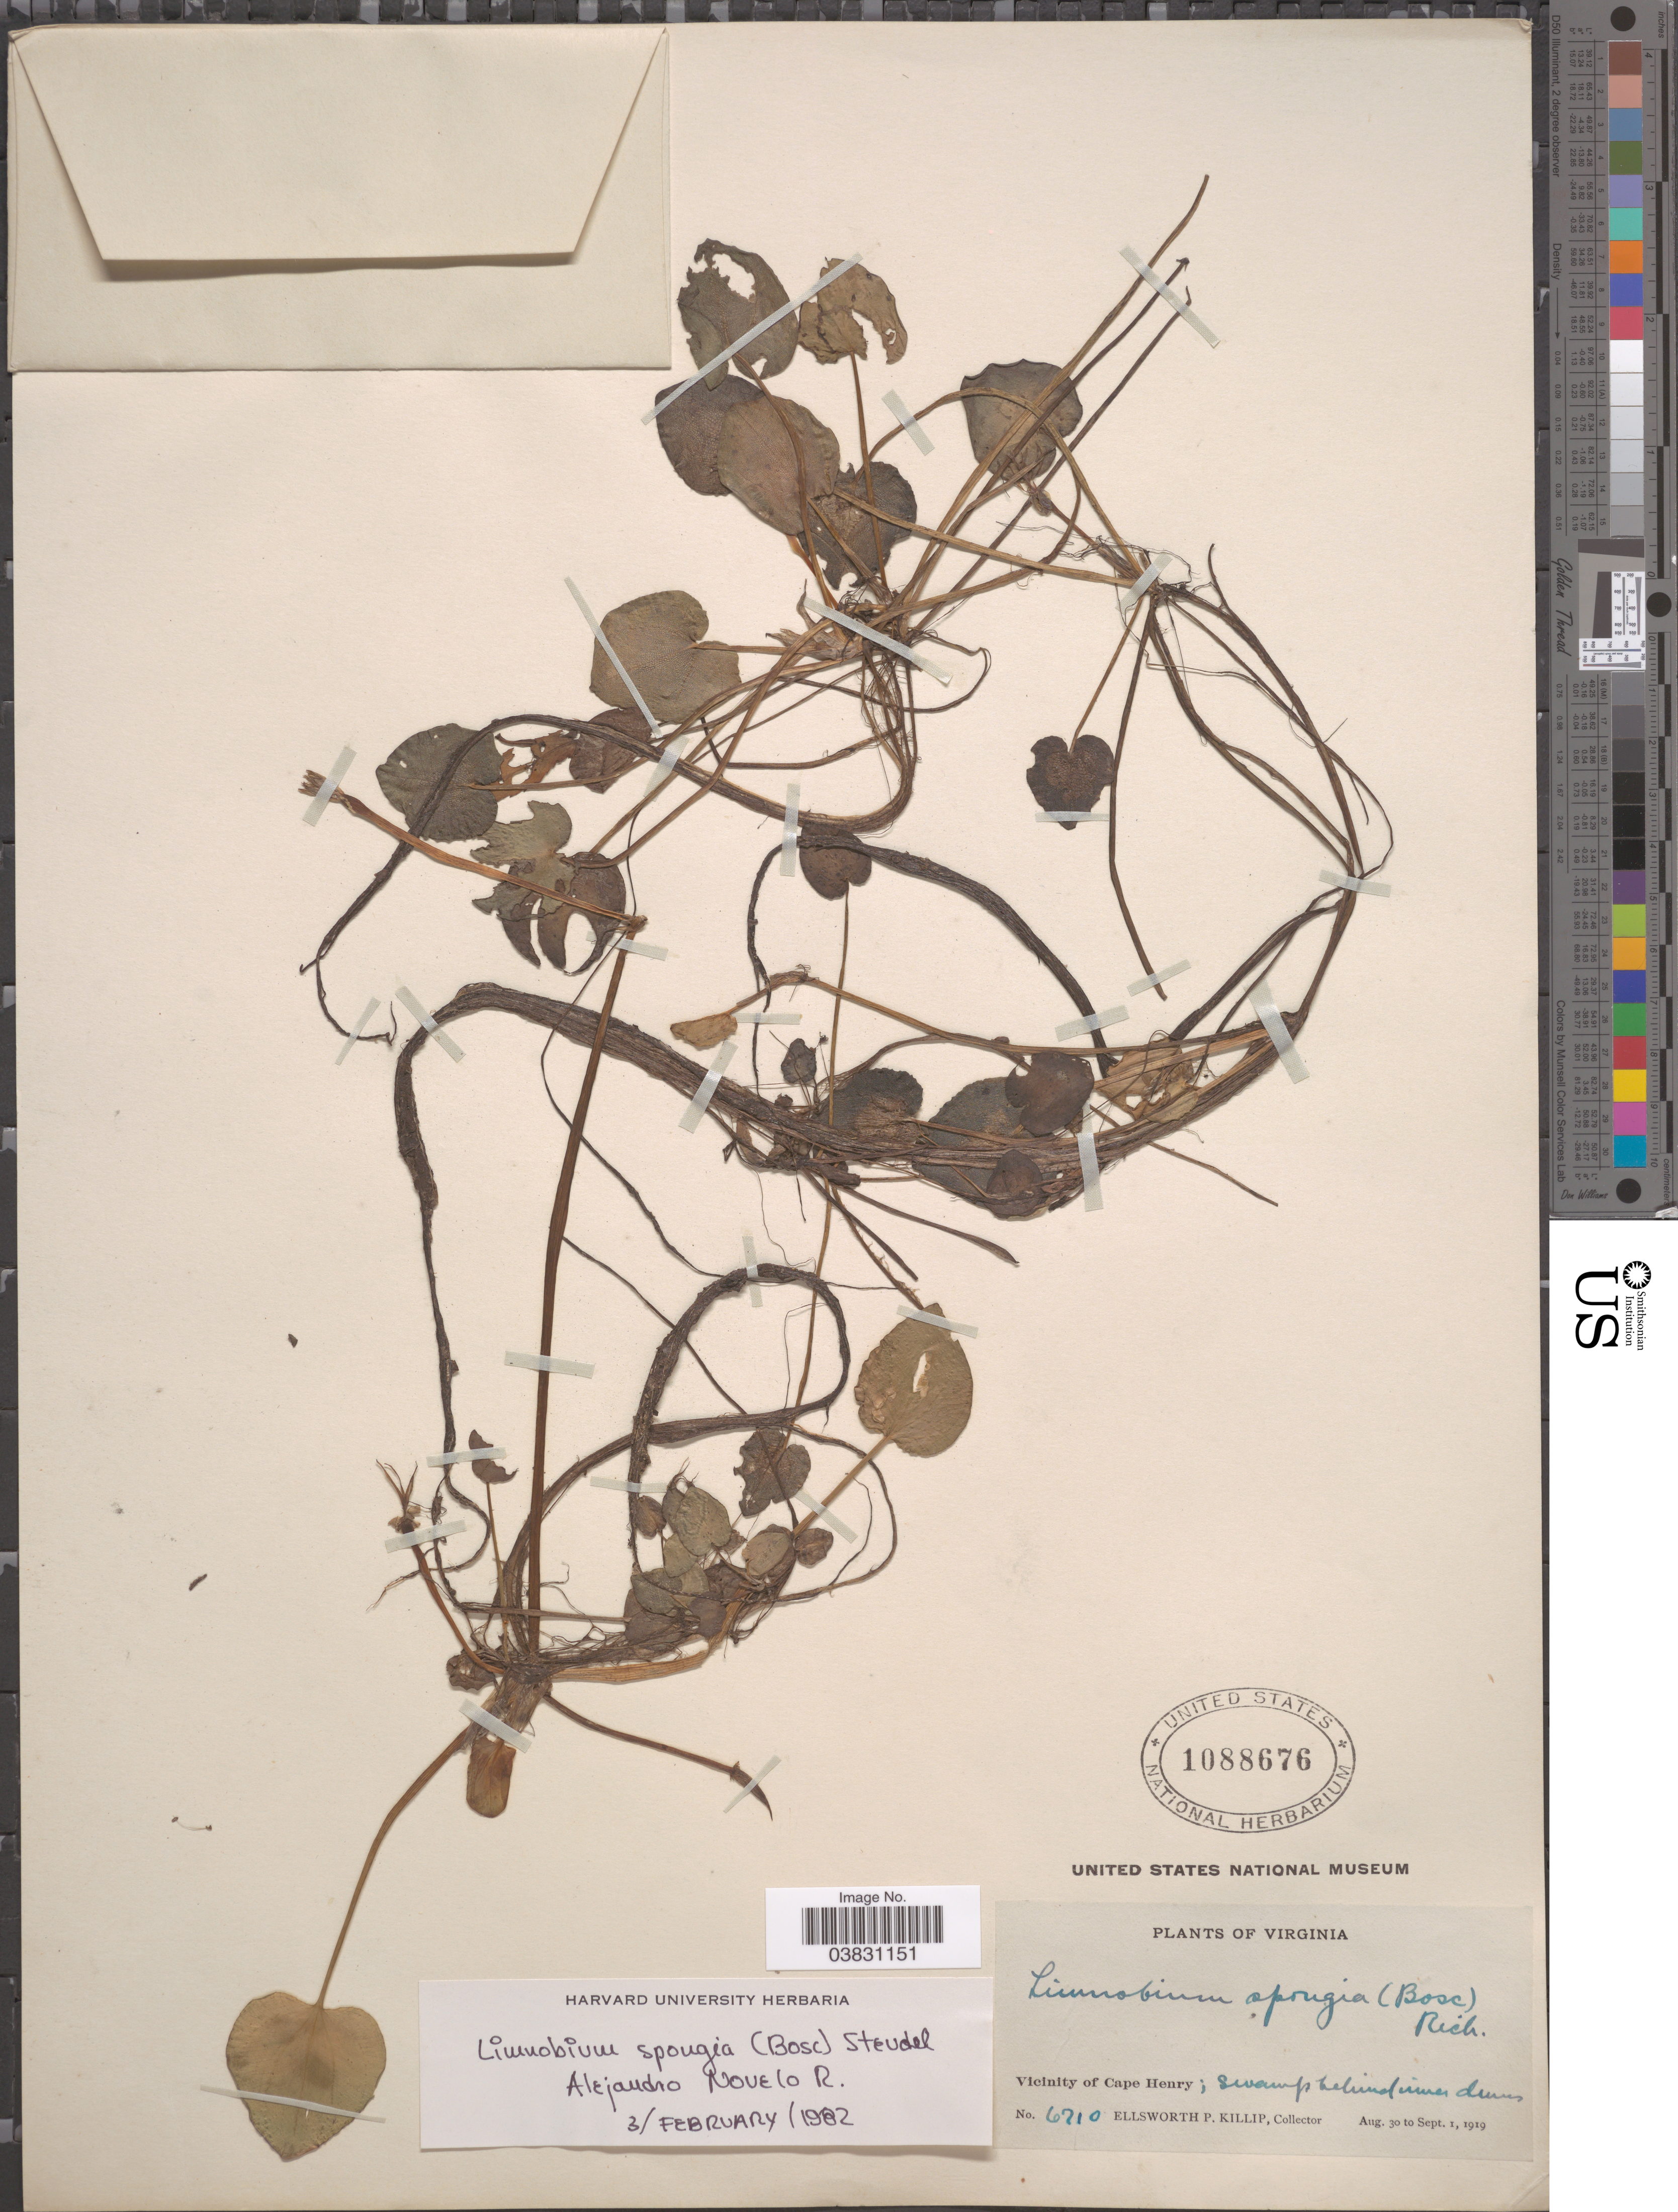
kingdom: Plantae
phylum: Tracheophyta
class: Liliopsida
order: Alismatales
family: Hydrocharitaceae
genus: Limnobium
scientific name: Limnobium spongia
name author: (Bosc) Rich. ex Steud.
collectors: E. P. Killip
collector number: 6710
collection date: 1919-08-30/1919-09-01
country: United States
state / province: Virginia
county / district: City of Virginia Beach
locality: Vicinity of Cape Henry.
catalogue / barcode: US 1088676